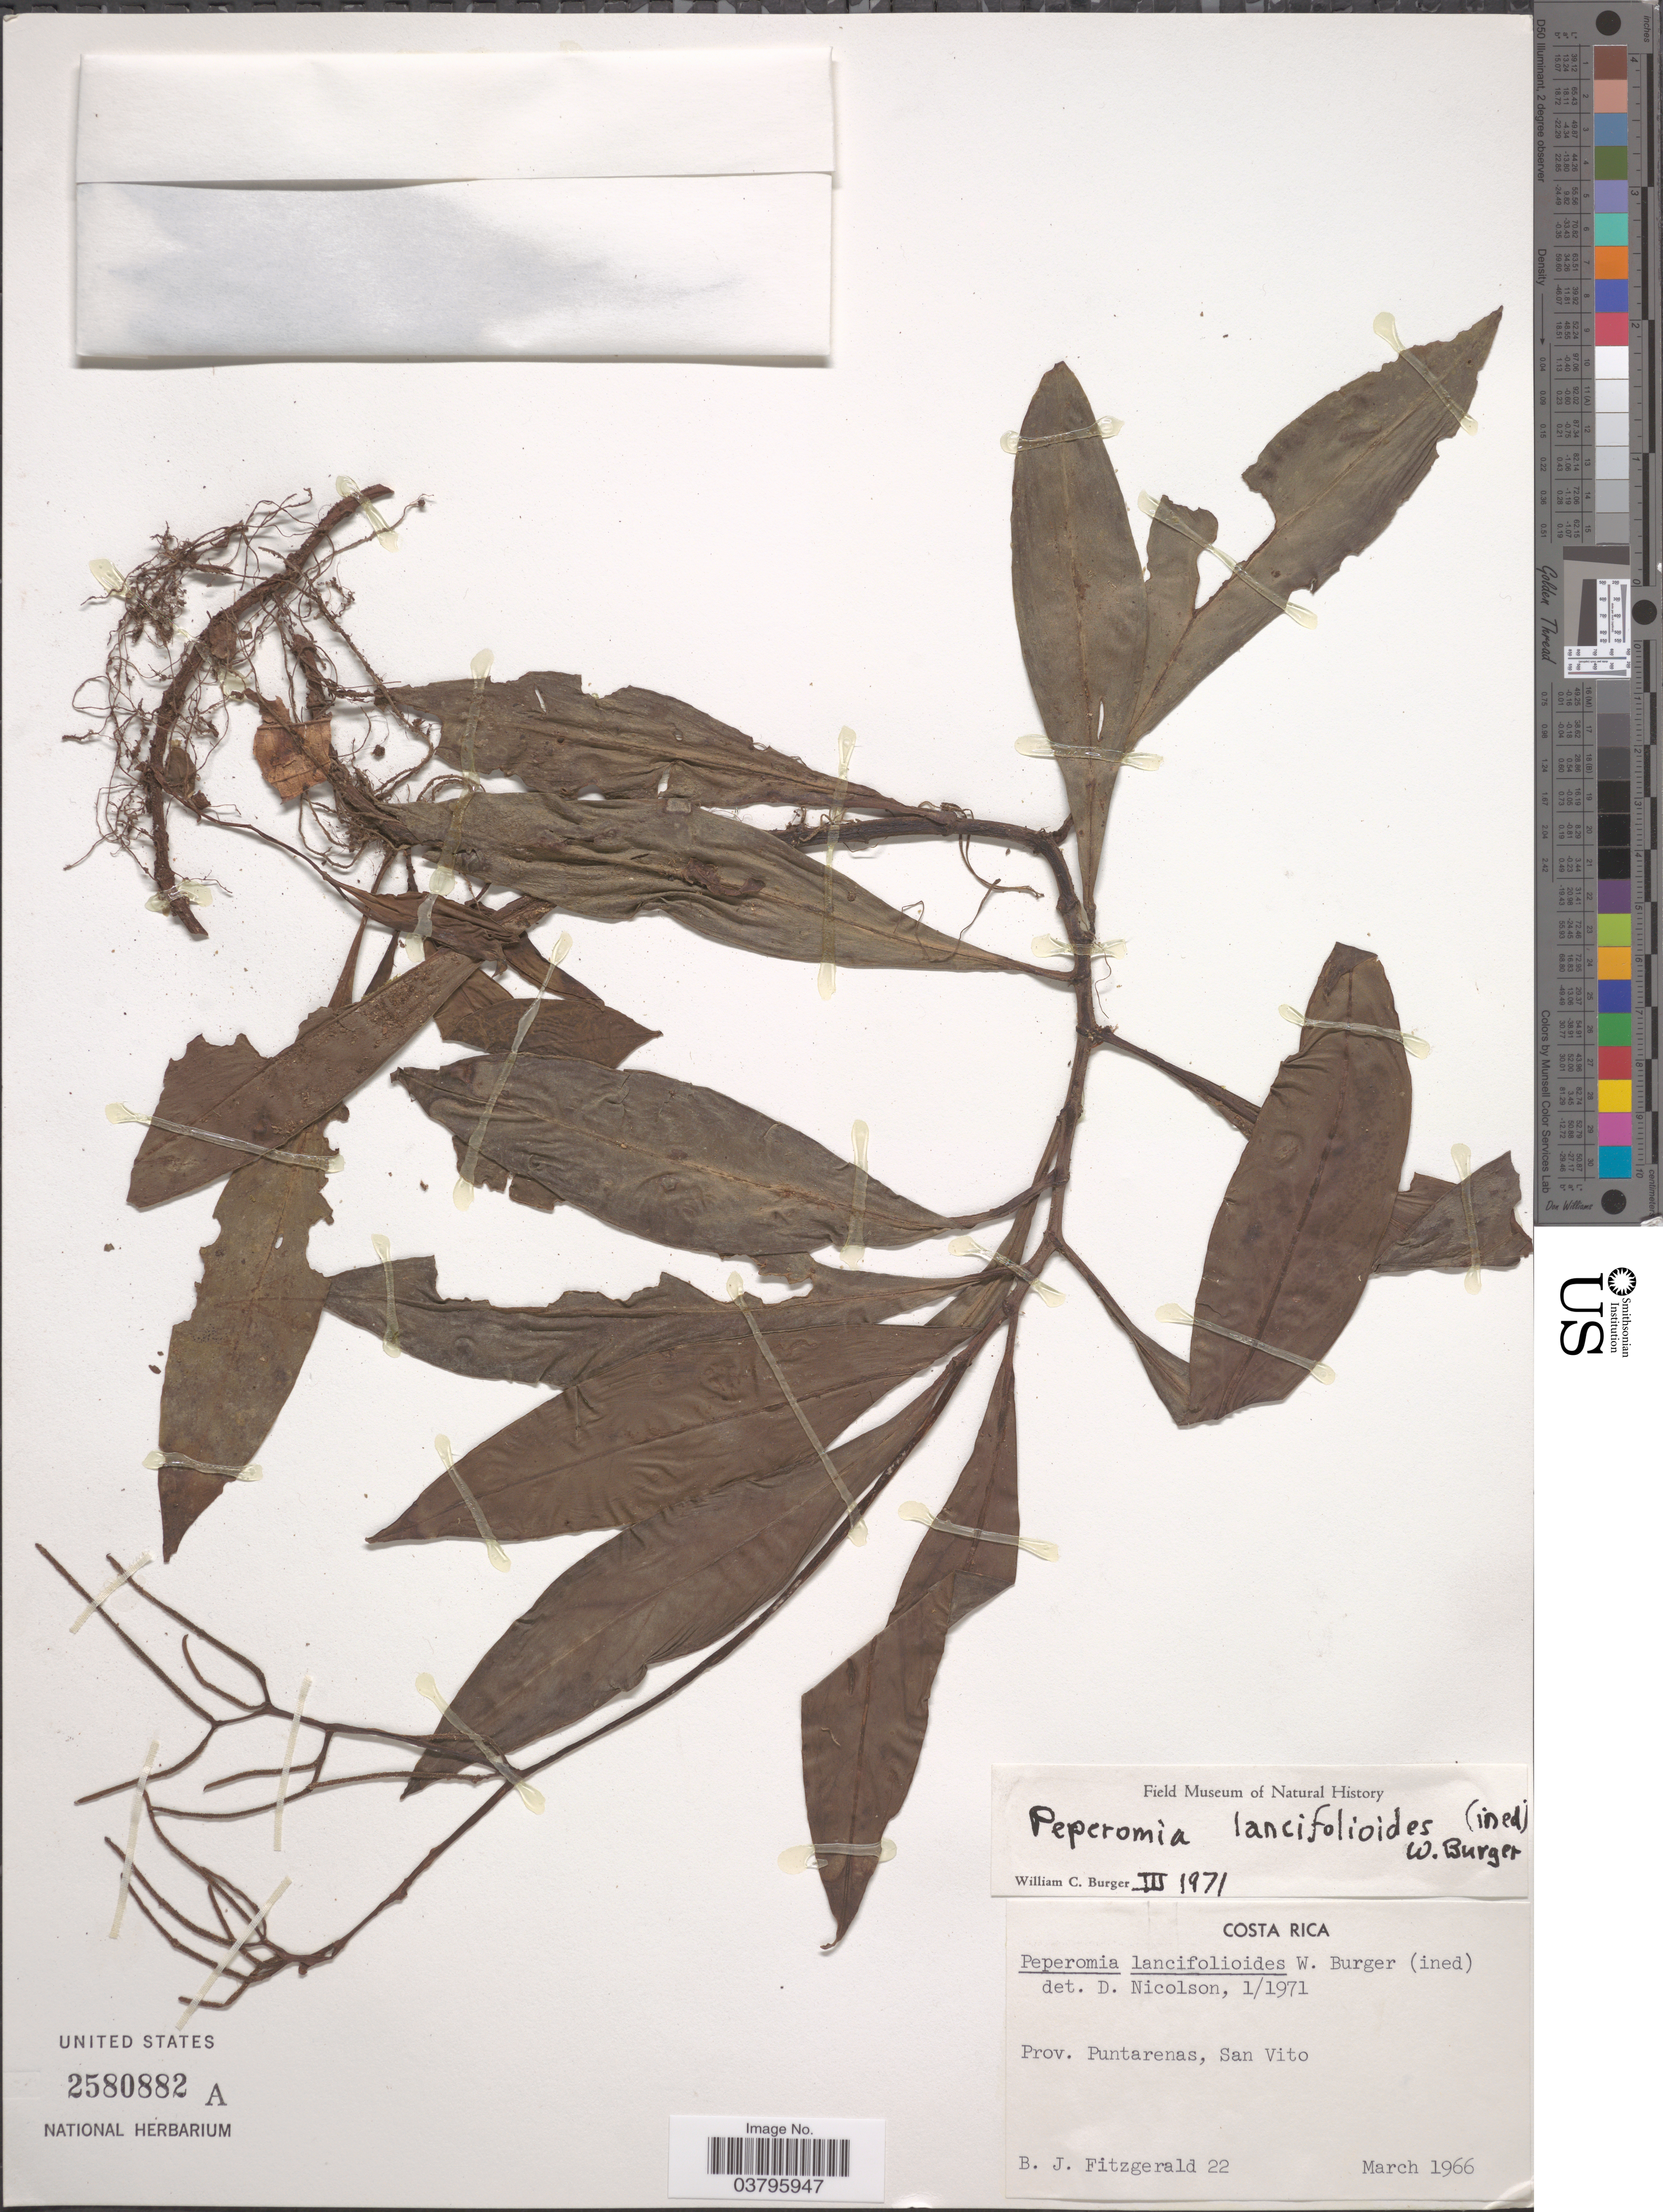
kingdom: Plantae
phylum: Tracheophyta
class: Magnoliopsida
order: Piperales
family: Piperaceae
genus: Peperomia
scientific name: Peperomia sessilifolia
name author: C. DC.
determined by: Jiménez, José Estaban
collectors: B. Fitzgerald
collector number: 22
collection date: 1966-03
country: Costa Rica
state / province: Puntarenas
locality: San Vito.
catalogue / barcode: US 2580882A